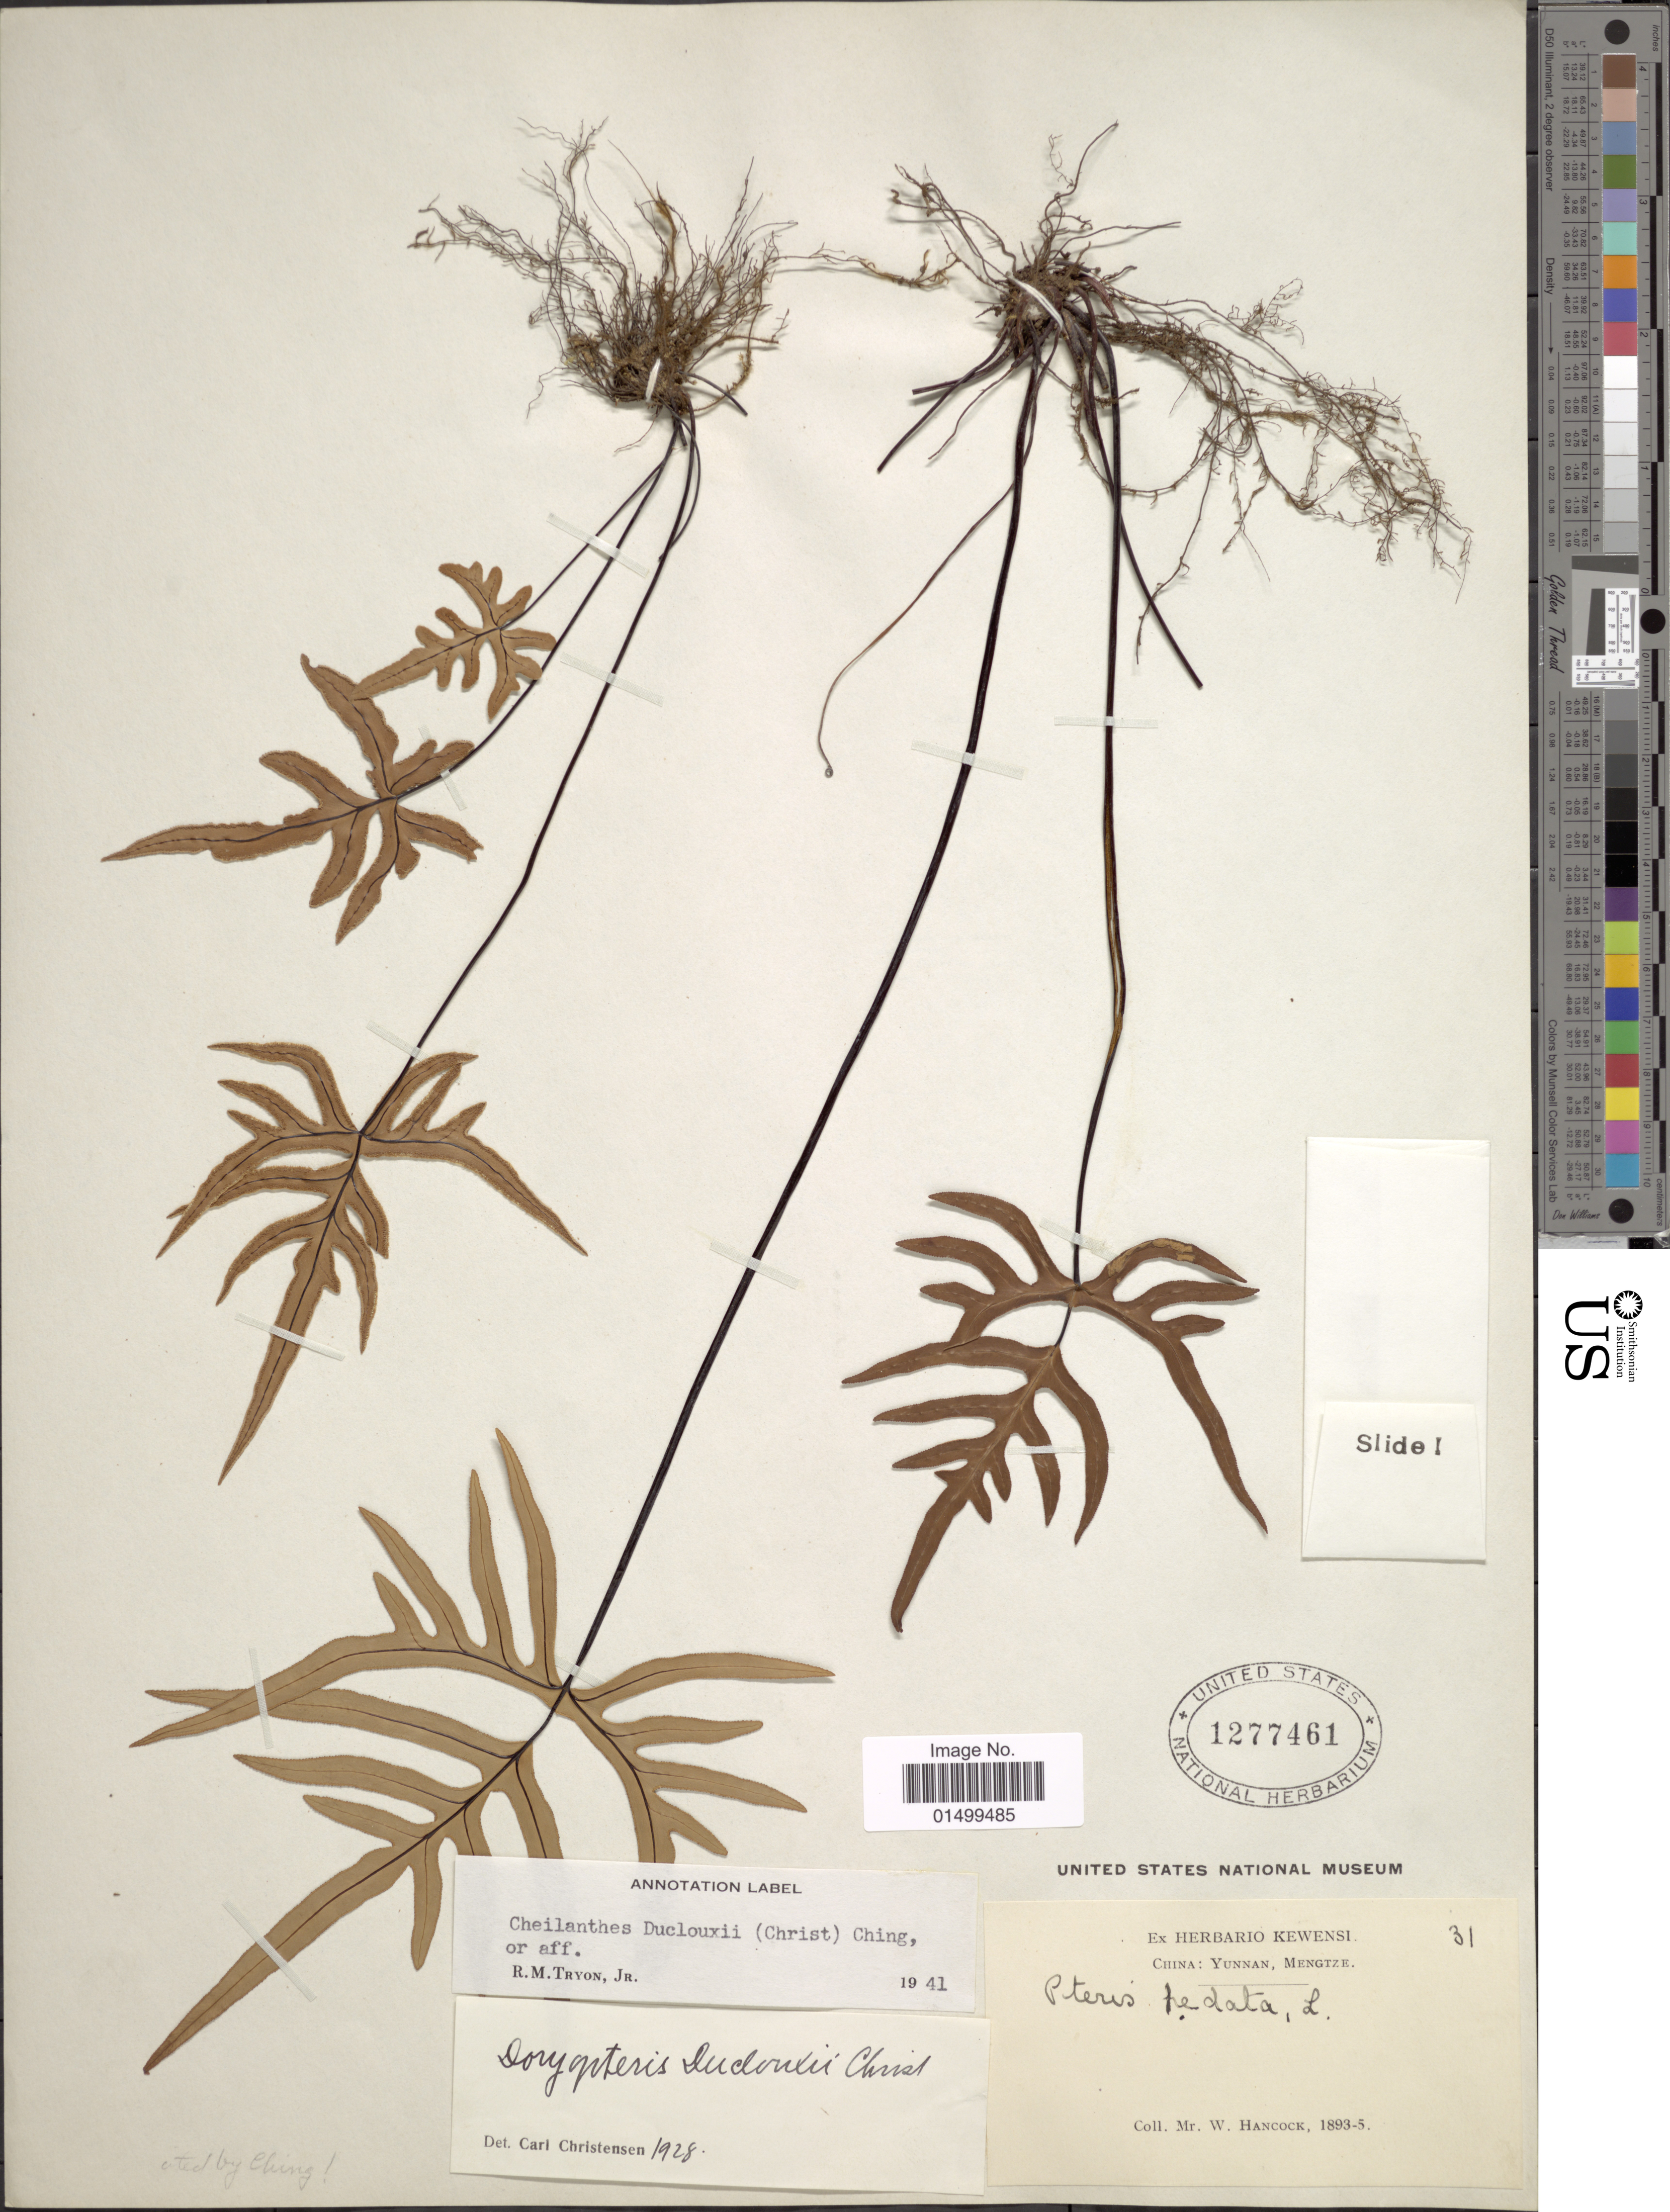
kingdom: Plantae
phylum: Tracheophyta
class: Polypodiopsida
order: Polypodiales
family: Pteridaceae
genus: Cheilanthes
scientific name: Cheilanthes duclouxii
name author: (Christ) Ching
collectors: W. Hancock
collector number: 31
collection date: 1893/1895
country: China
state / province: Yunnan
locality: Mengtze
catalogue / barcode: US 1277461